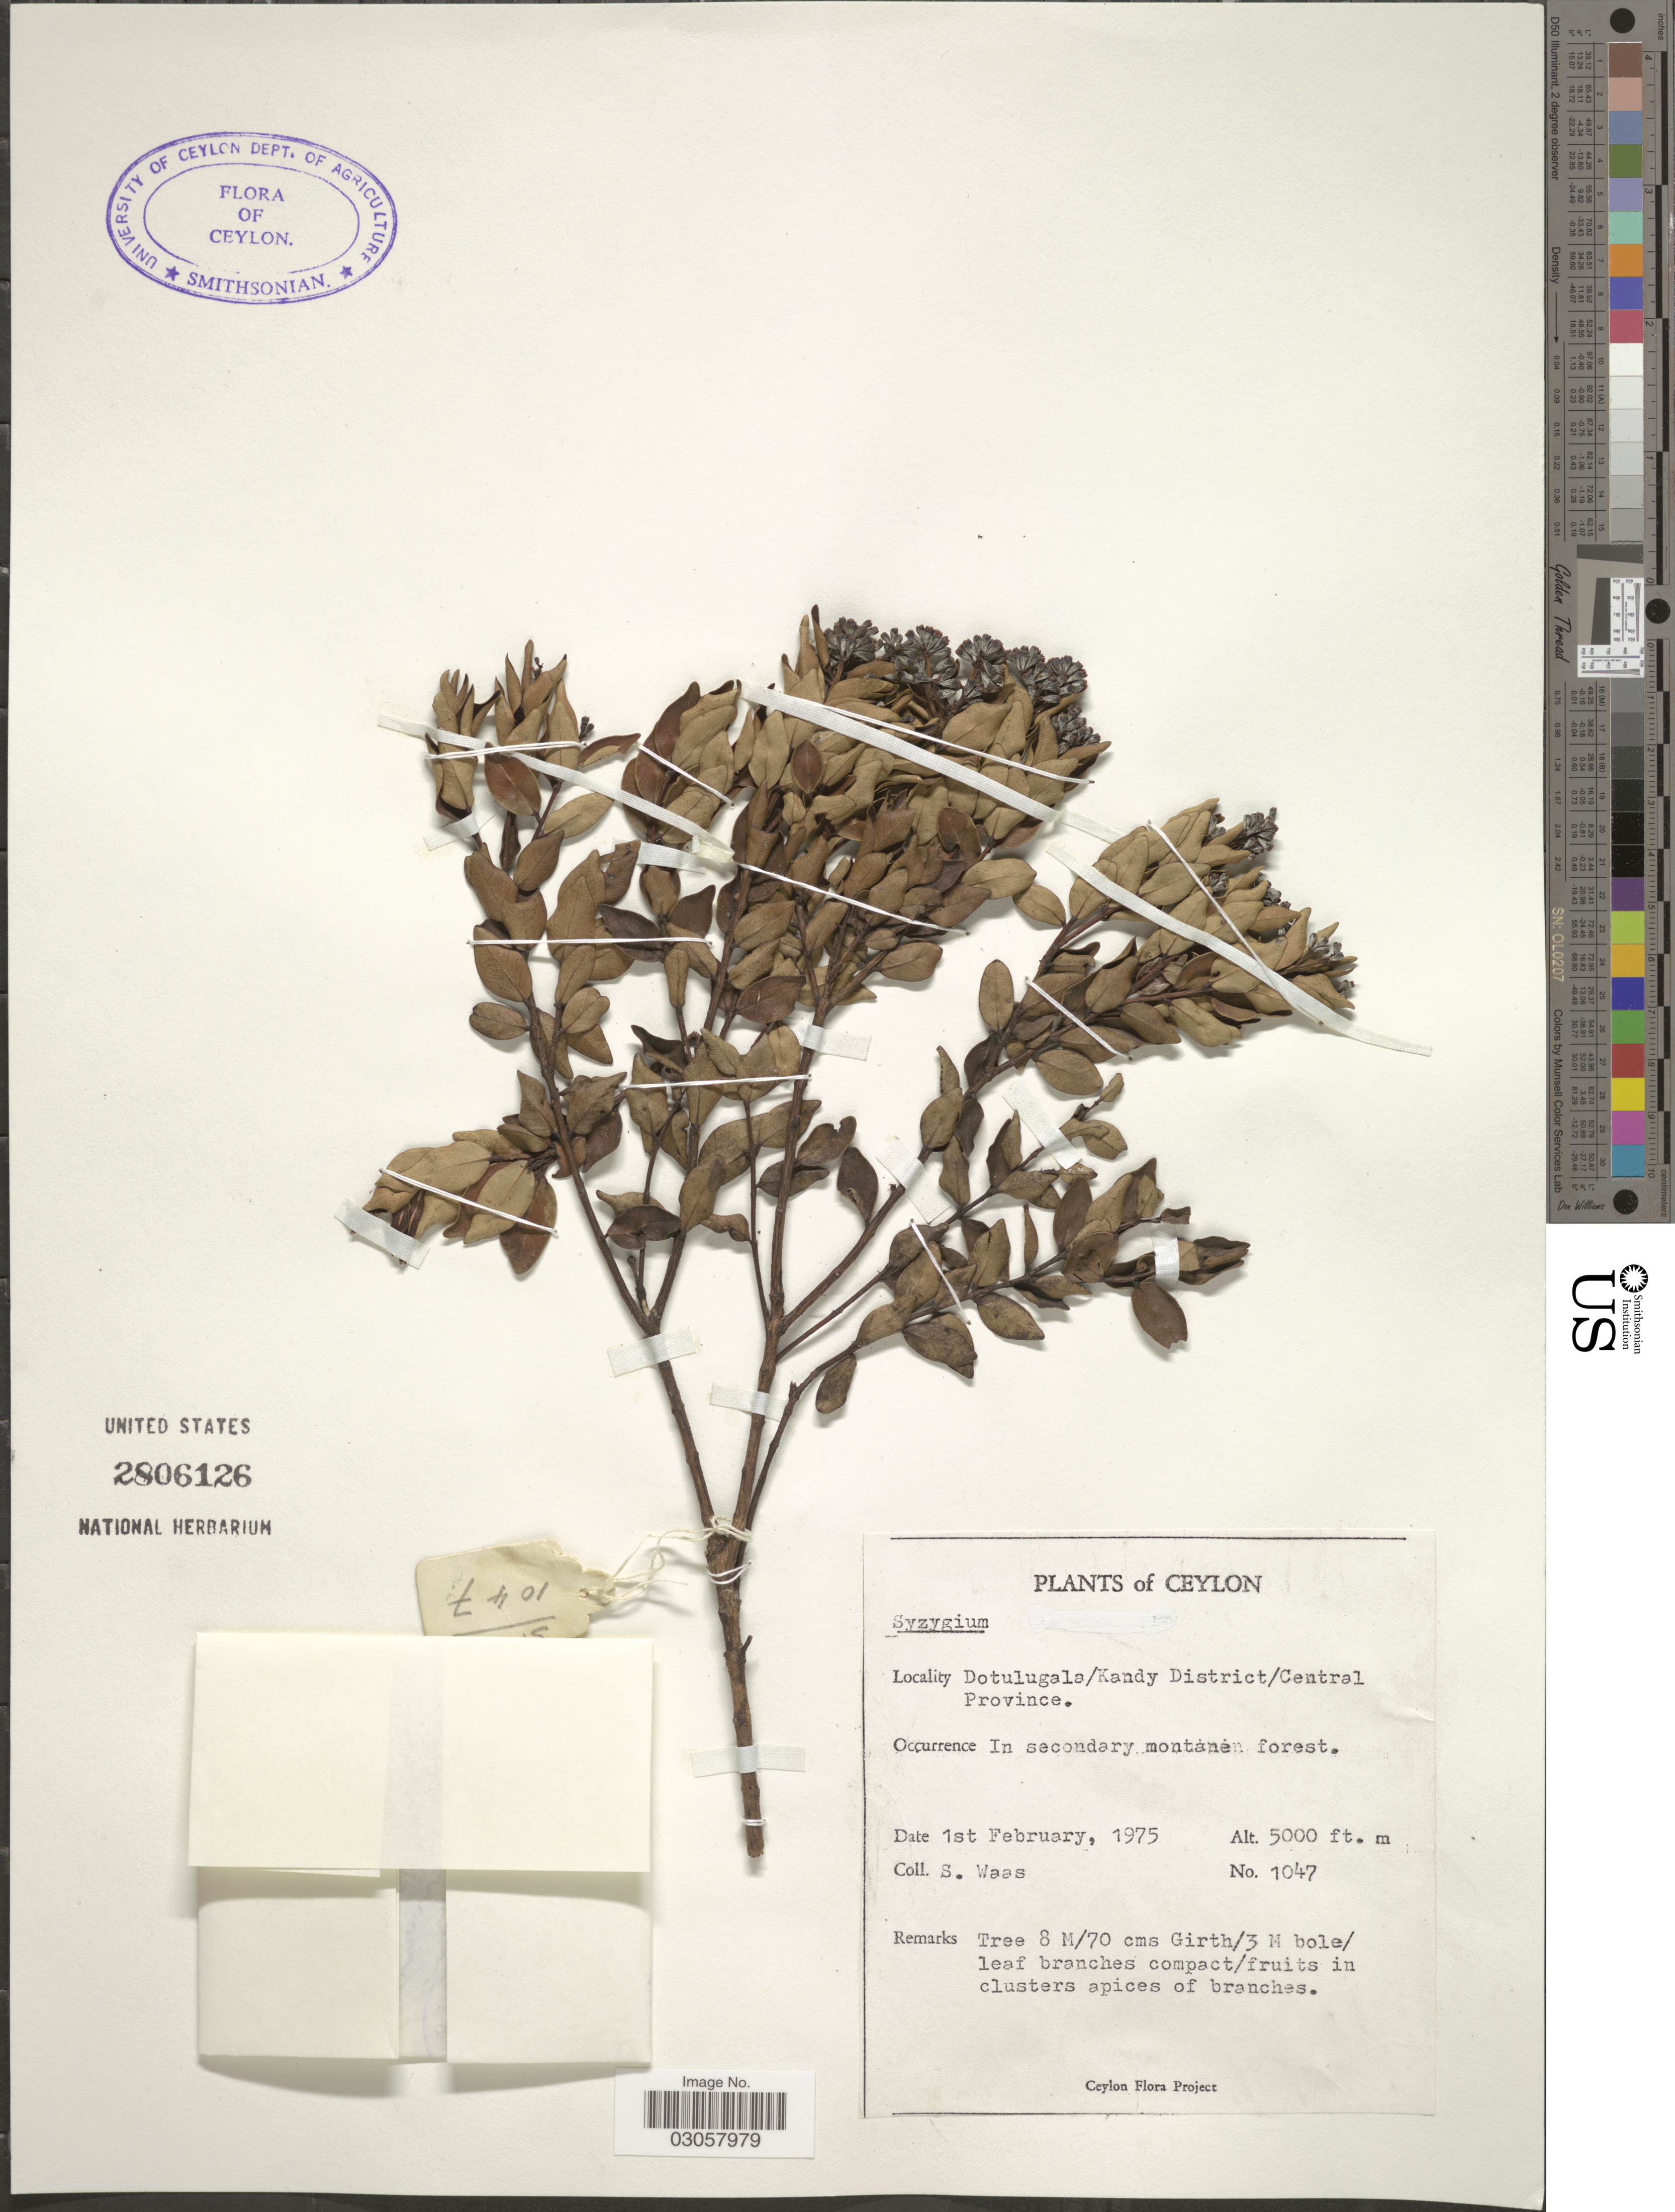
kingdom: Plantae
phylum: Tracheophyta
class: Magnoliopsida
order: Myrtales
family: Myrtaceae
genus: Syzygium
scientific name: Syzygium sp.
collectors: S. Waas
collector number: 1047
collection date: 1975-02-01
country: Sri Lanka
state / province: Central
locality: Ceylon. Dotulugala/Kandy District.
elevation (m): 1524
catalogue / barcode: US 2806126